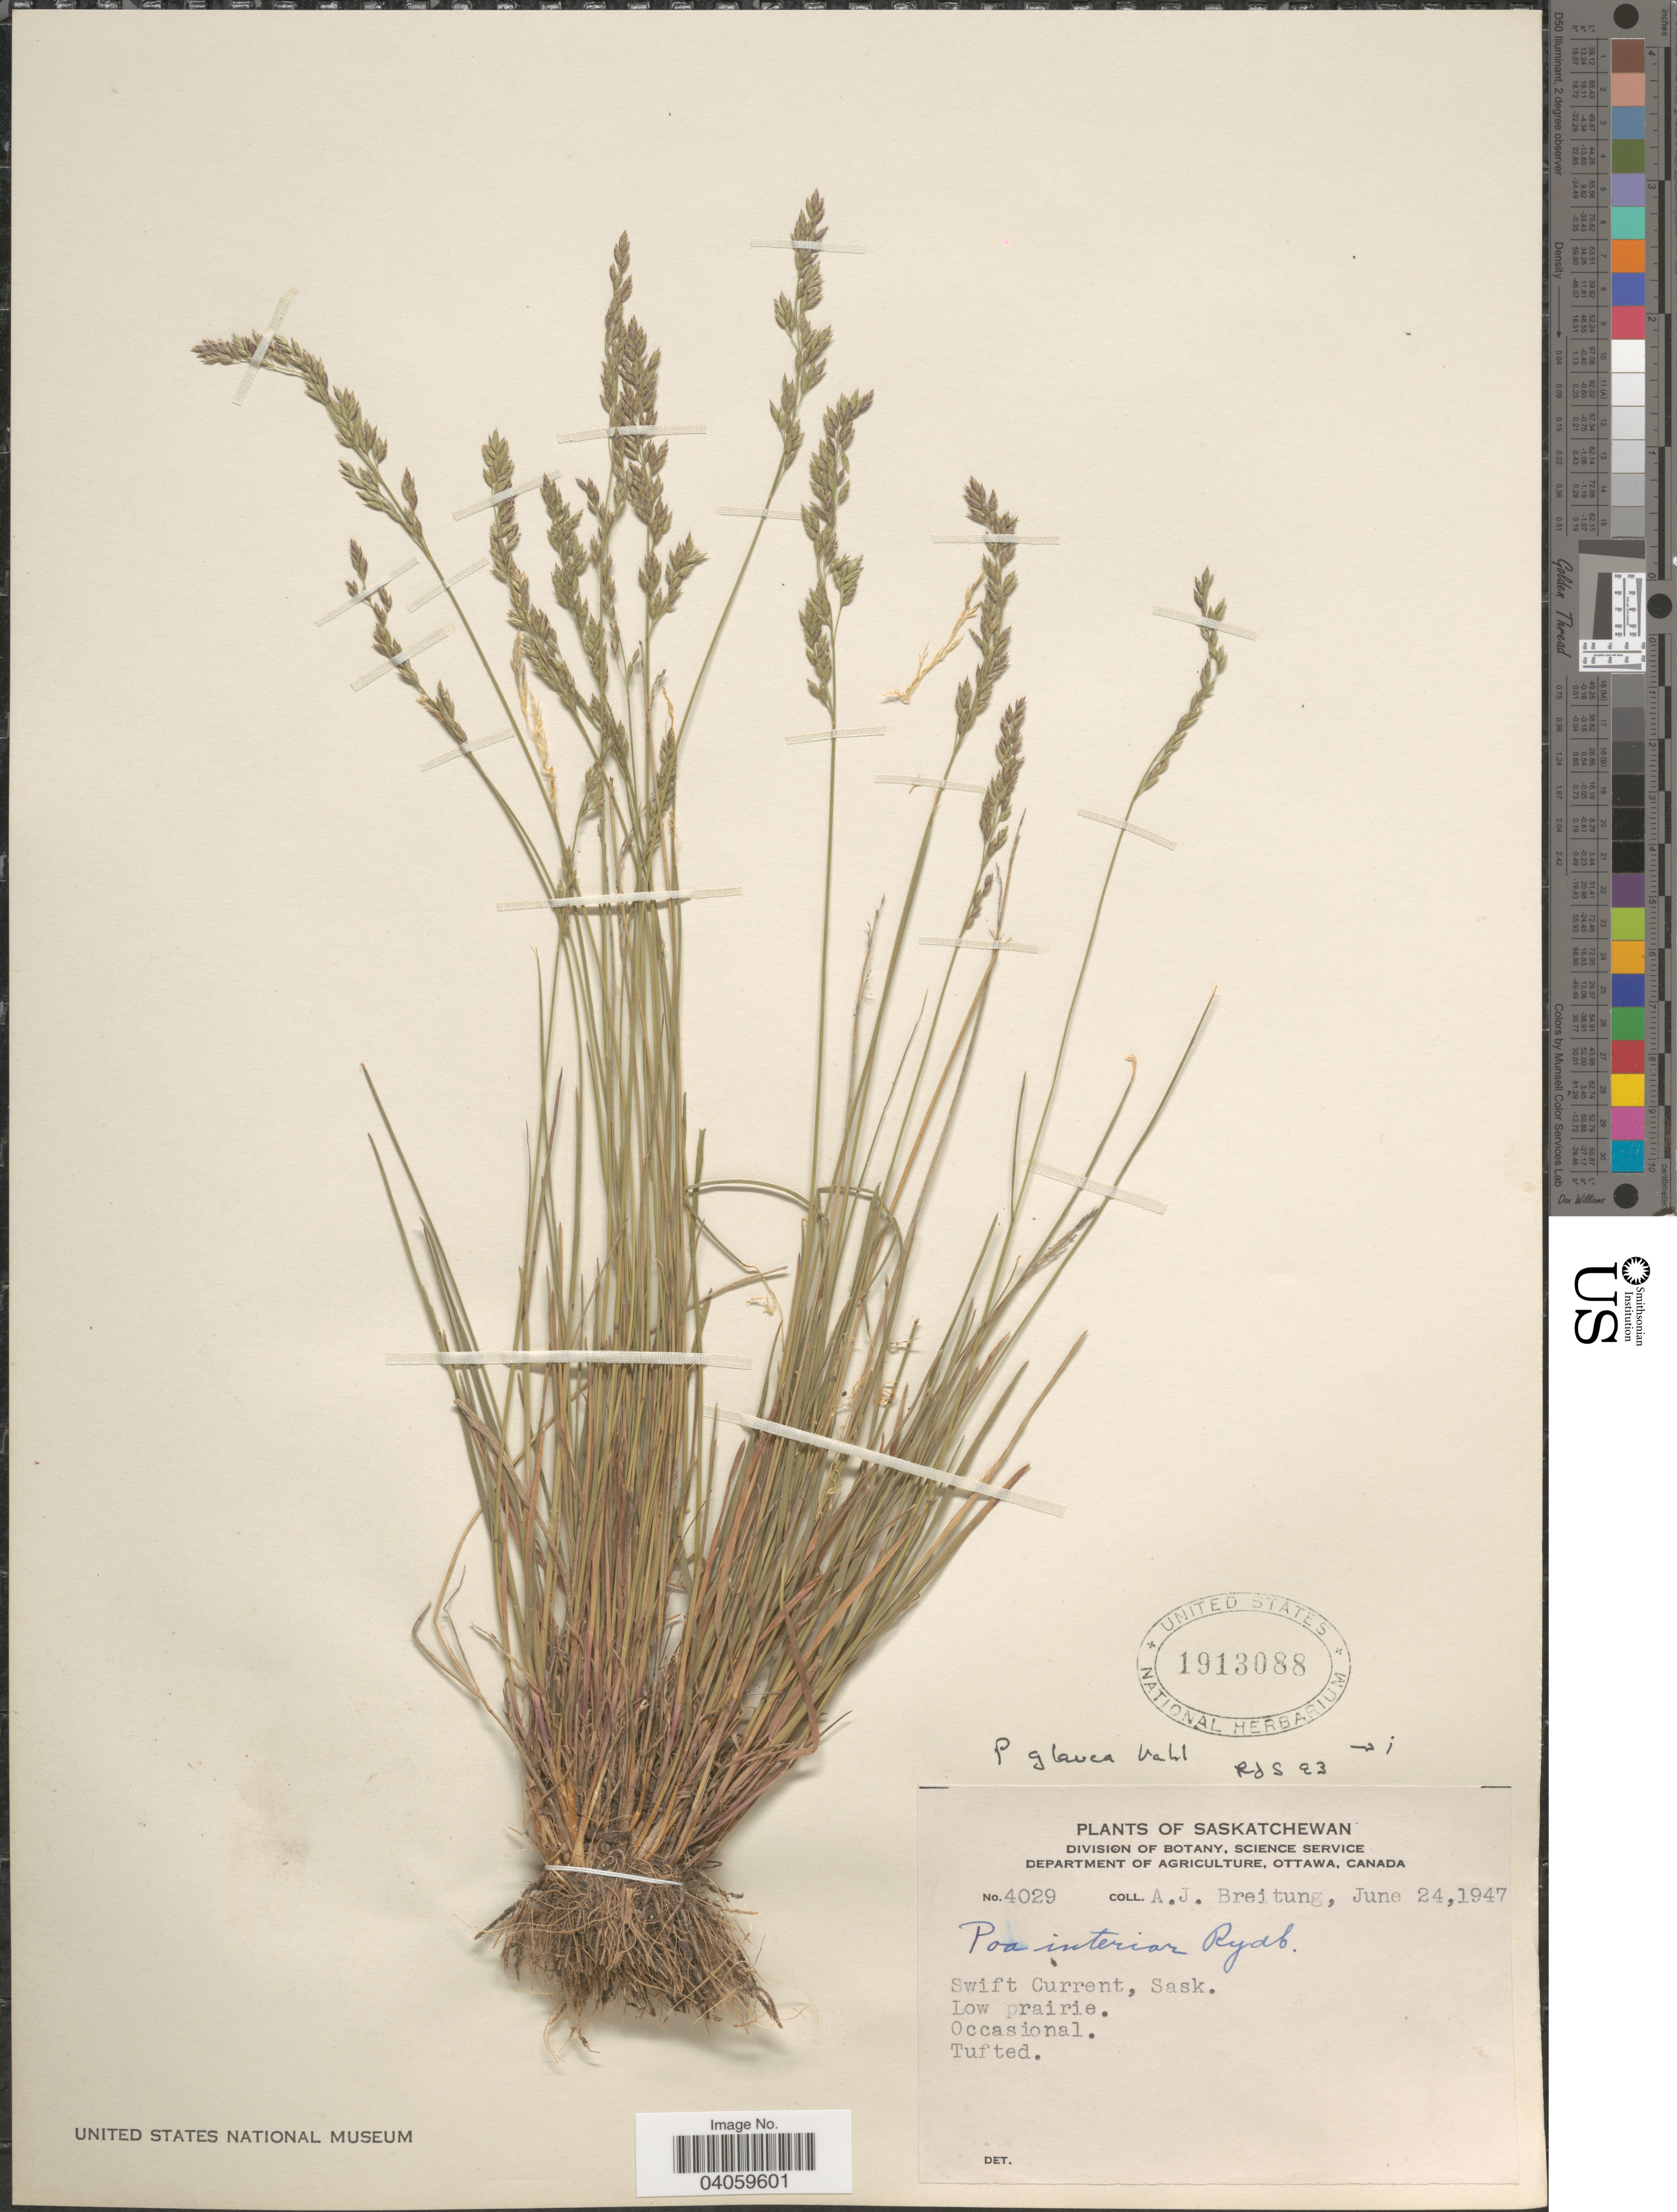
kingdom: Plantae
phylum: Tracheophyta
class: Liliopsida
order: Poales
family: Poaceae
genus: Poa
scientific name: Poa interior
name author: Rydb.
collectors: A. Breitung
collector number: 4029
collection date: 1947-06-24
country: Canada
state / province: Saskatchewan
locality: Swift Current.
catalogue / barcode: US 1913088